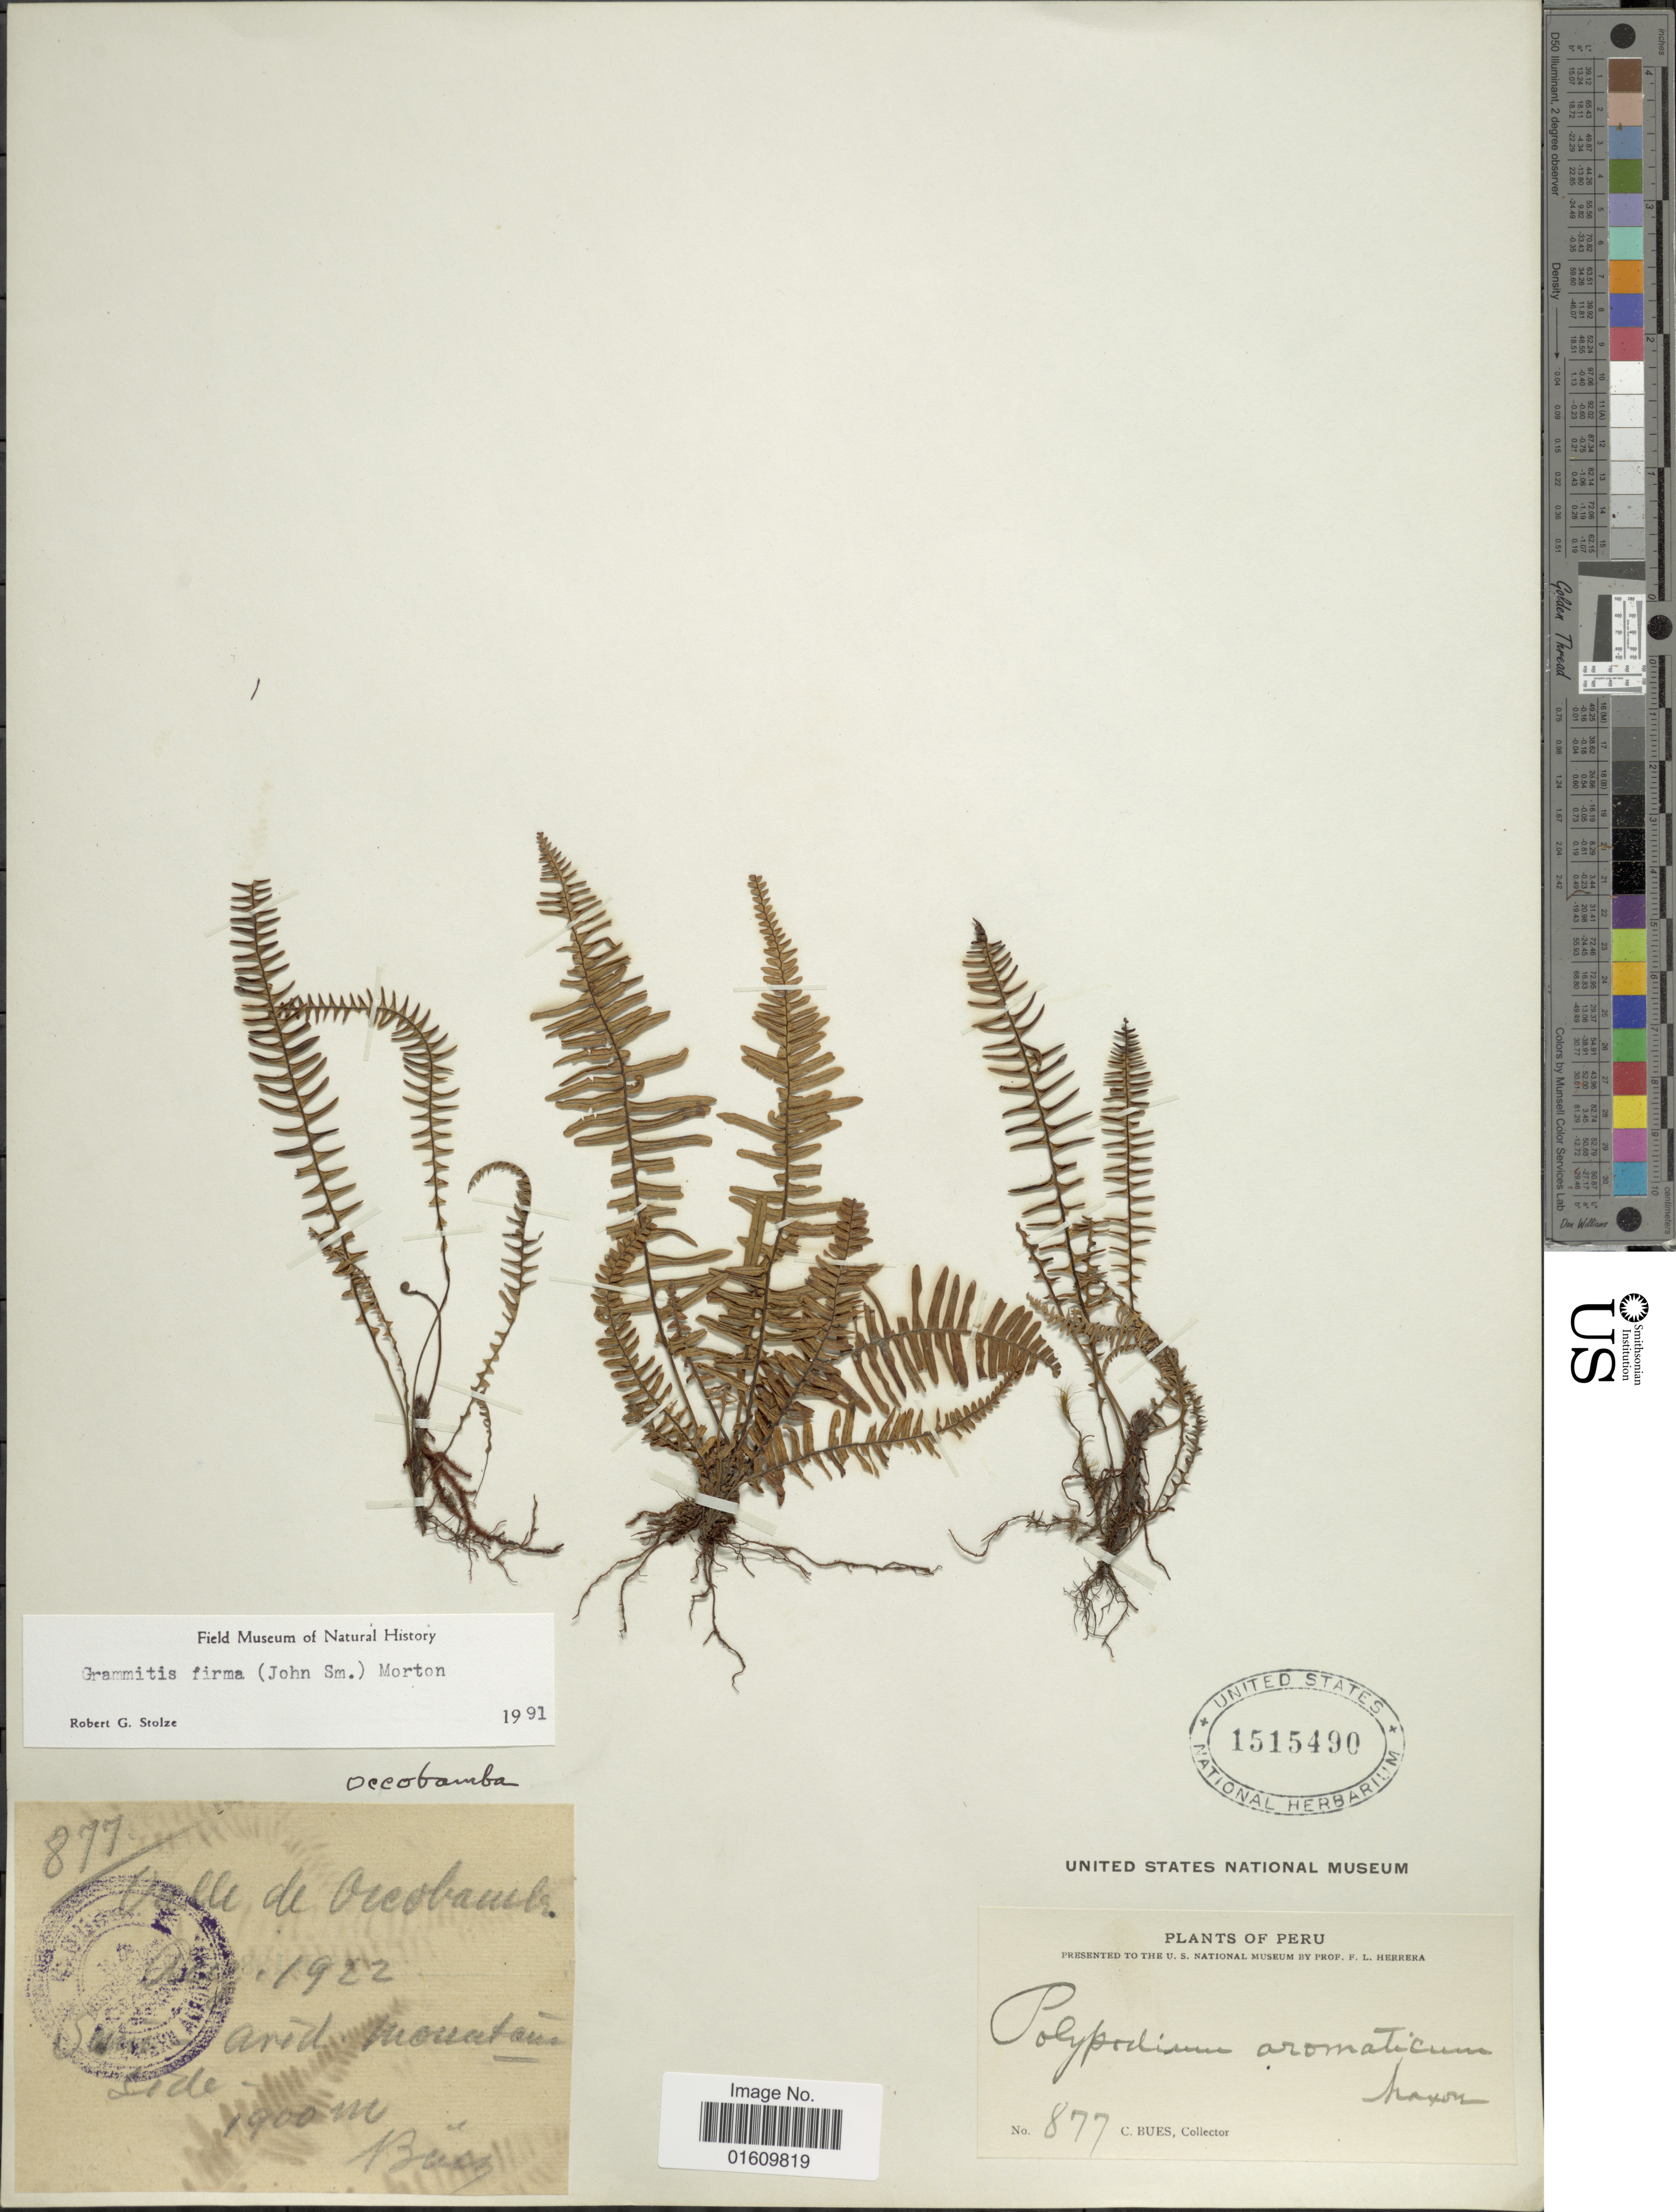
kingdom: Plantae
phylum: Tracheophyta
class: Polypodiopsida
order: Polypodiales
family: Polypodiaceae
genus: Melpomene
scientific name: Melpomene firma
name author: (J. Sm.) A.R. Sm. & R.C. Moran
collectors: C. Bues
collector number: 877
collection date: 1922-08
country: Peru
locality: Valle de Occobamba [interperted] arid mountain Side.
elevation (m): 1900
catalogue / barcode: US 1515490